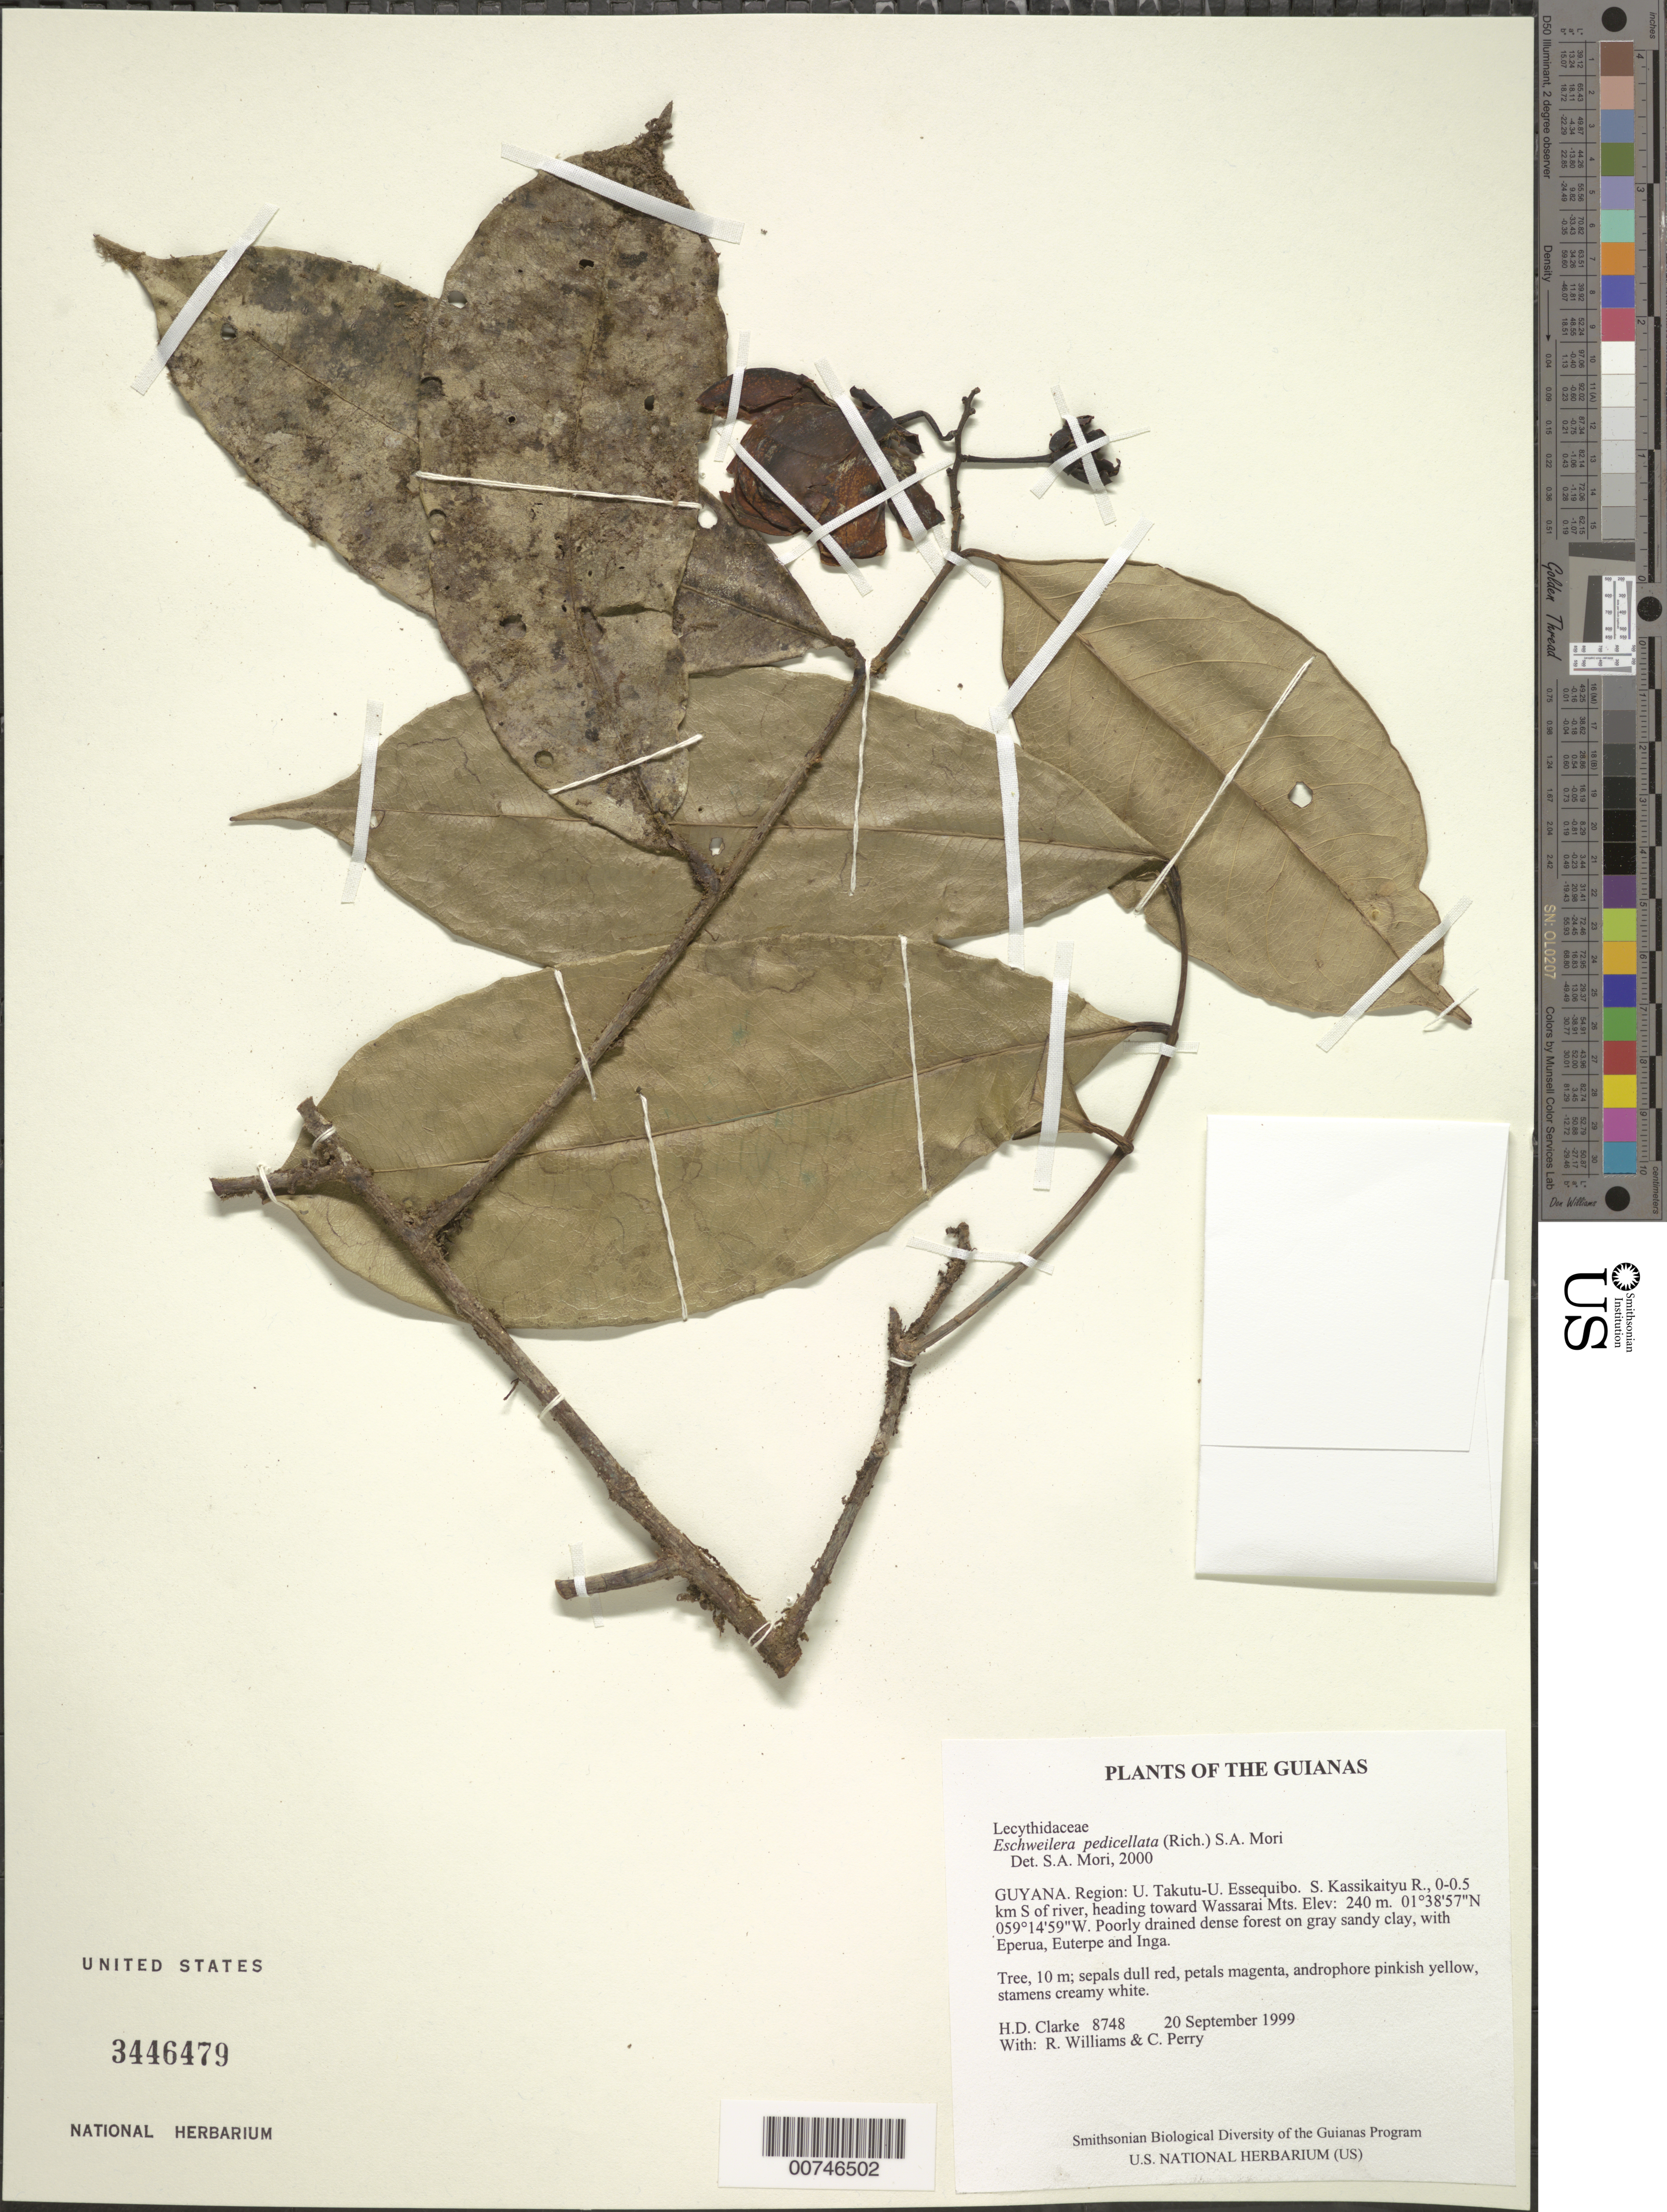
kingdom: Plantae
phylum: Tracheophyta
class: Magnoliopsida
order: Ericales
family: Lecythidaceae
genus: Eschweilera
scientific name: Eschweilera pedicellata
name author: (Rich.) S.A. Mori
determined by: Mori, Scott A.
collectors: H. D. Clarke, R. Williams & C. Perry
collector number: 8748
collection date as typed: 20 September 1999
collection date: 1999-09-20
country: Guyana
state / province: U. Takutu-U. Essequibo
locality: S. Kassikaityu R., 0-0.5 km S of river, heading toward Wassarai Mts.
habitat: Poorly drained dense forest on gray sandy clay, with Eperua, Euterpe and Inga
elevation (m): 240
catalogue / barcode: US 3446479